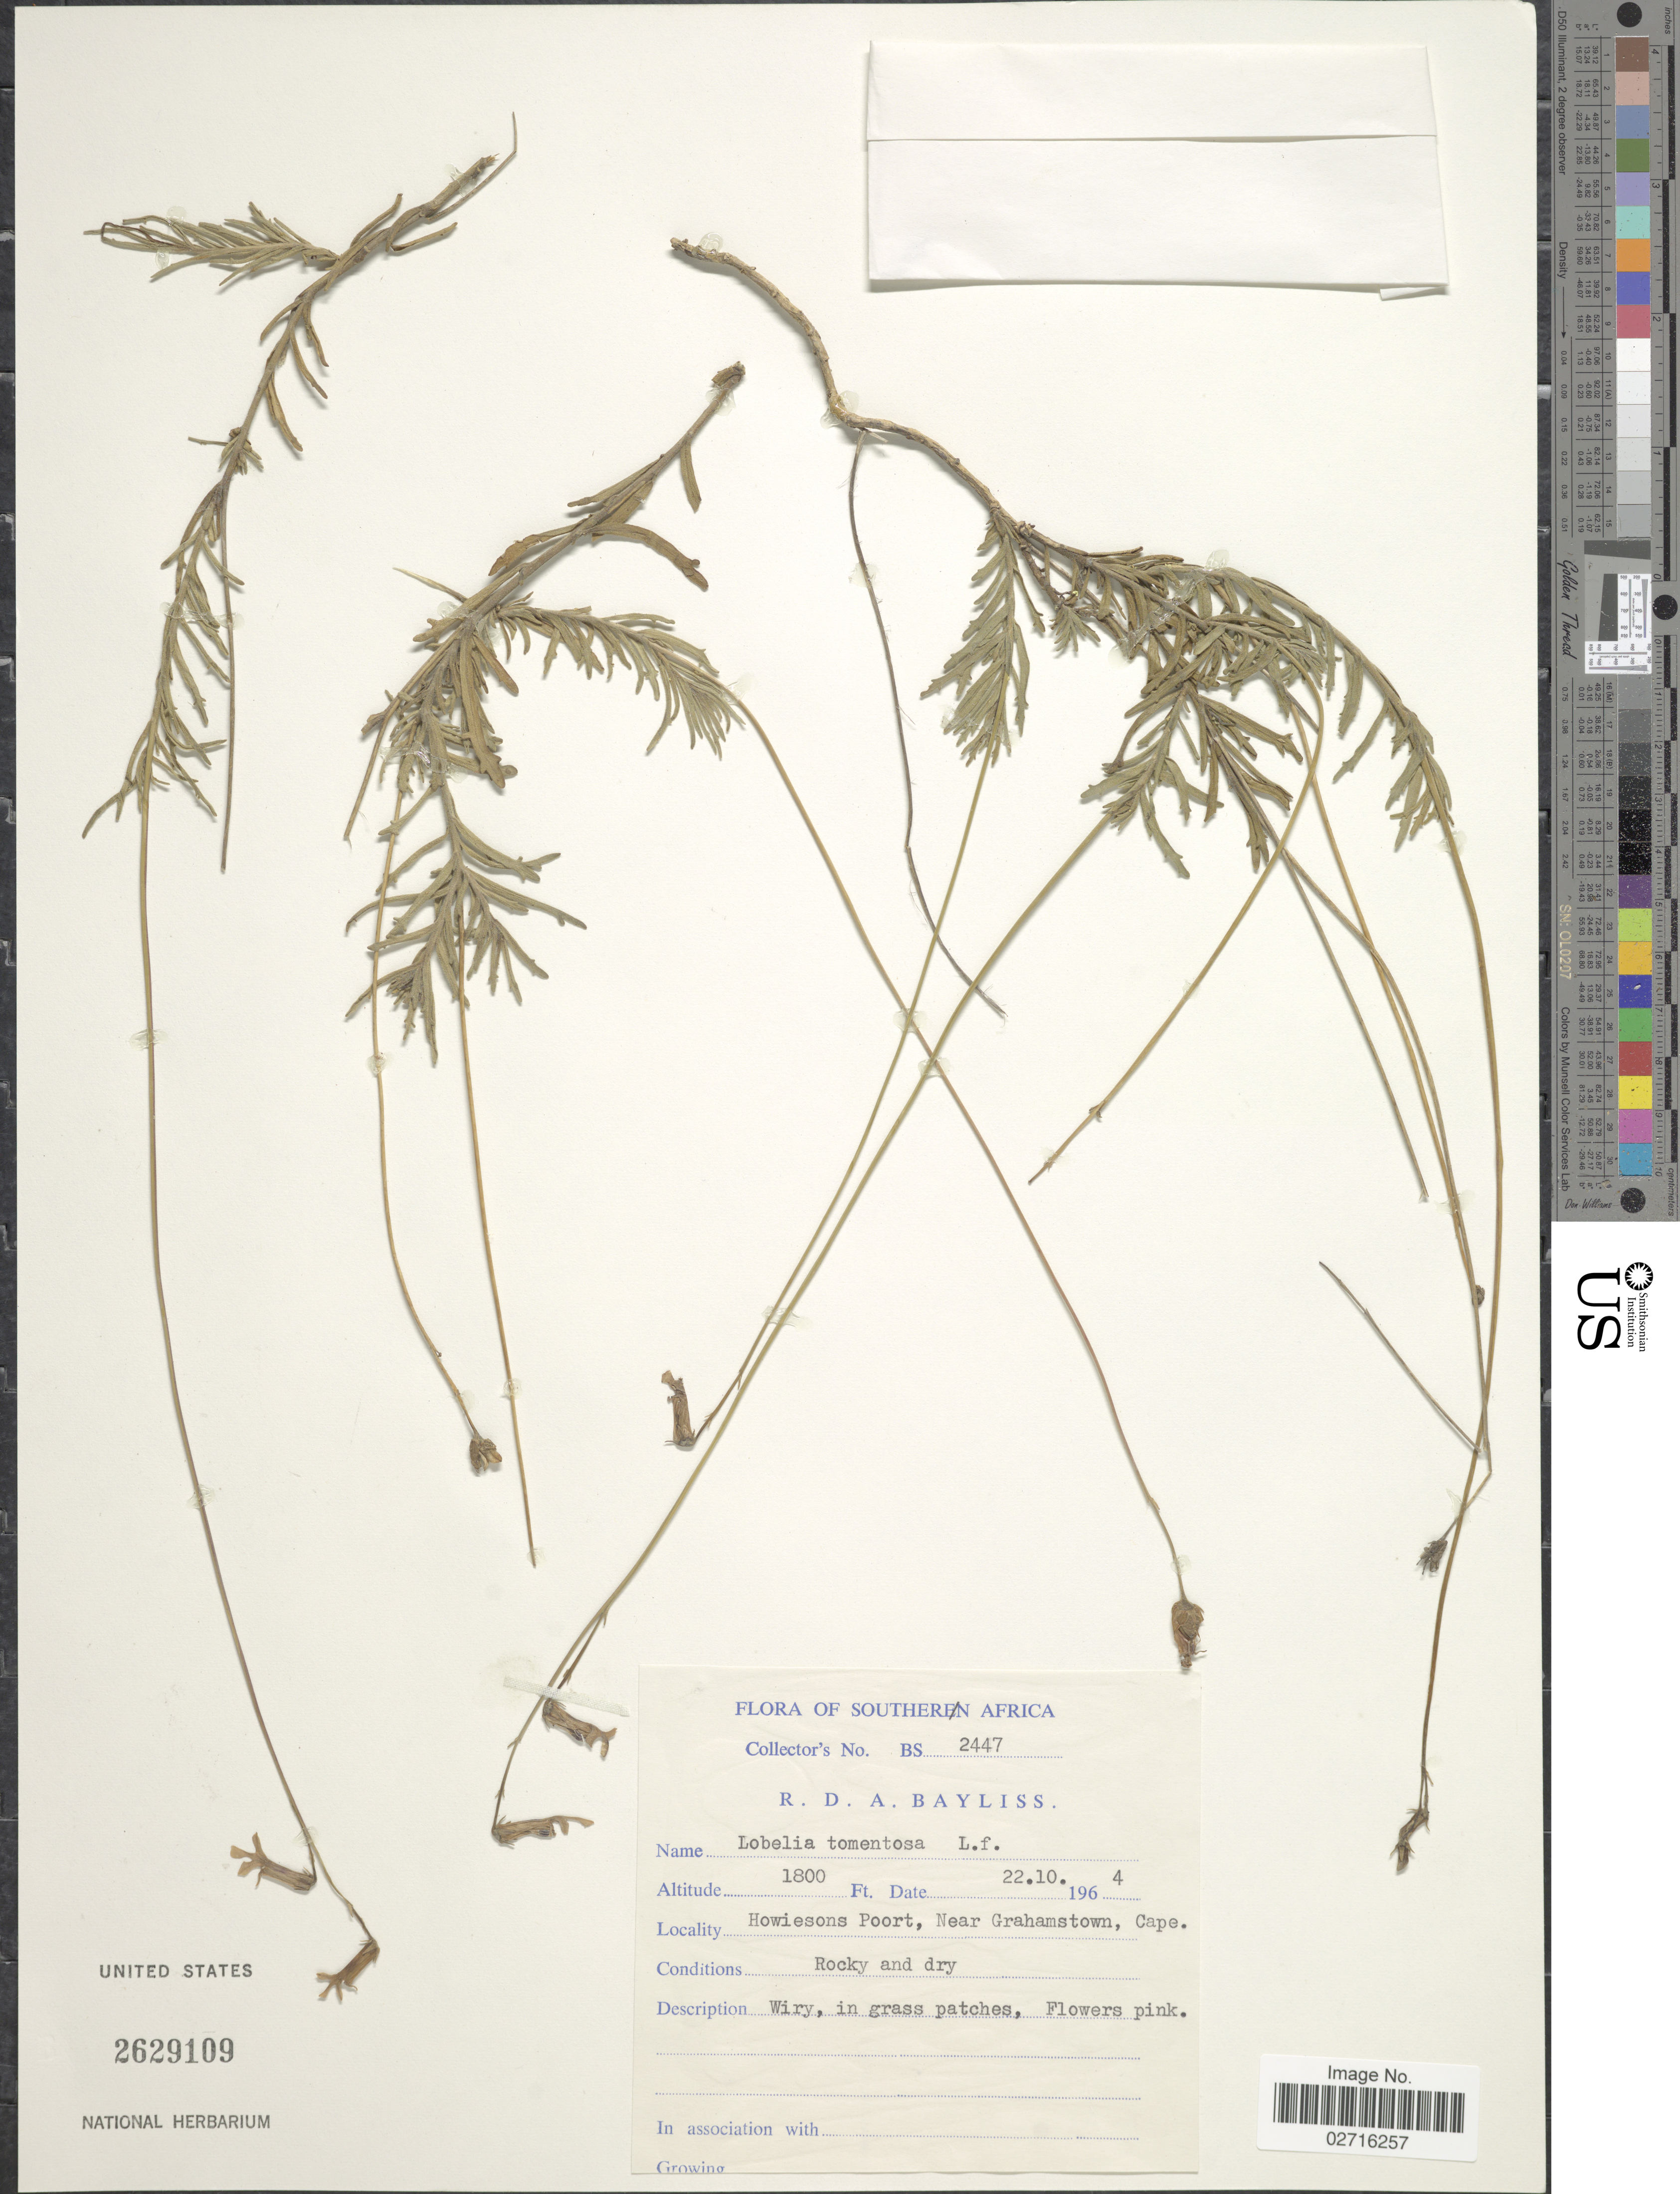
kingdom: Plantae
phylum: Tracheophyta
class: Magnoliopsida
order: Asterales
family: Campanulaceae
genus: Lobelia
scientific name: Lobelia tomentosa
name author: L. f.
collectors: R. Bayliss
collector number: BS 2447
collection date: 1964-10-22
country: South Africa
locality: Southern Africa, Howiesons Poort, Near Grahamstown, Cape, Rocky and dry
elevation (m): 549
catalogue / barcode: US 2629109